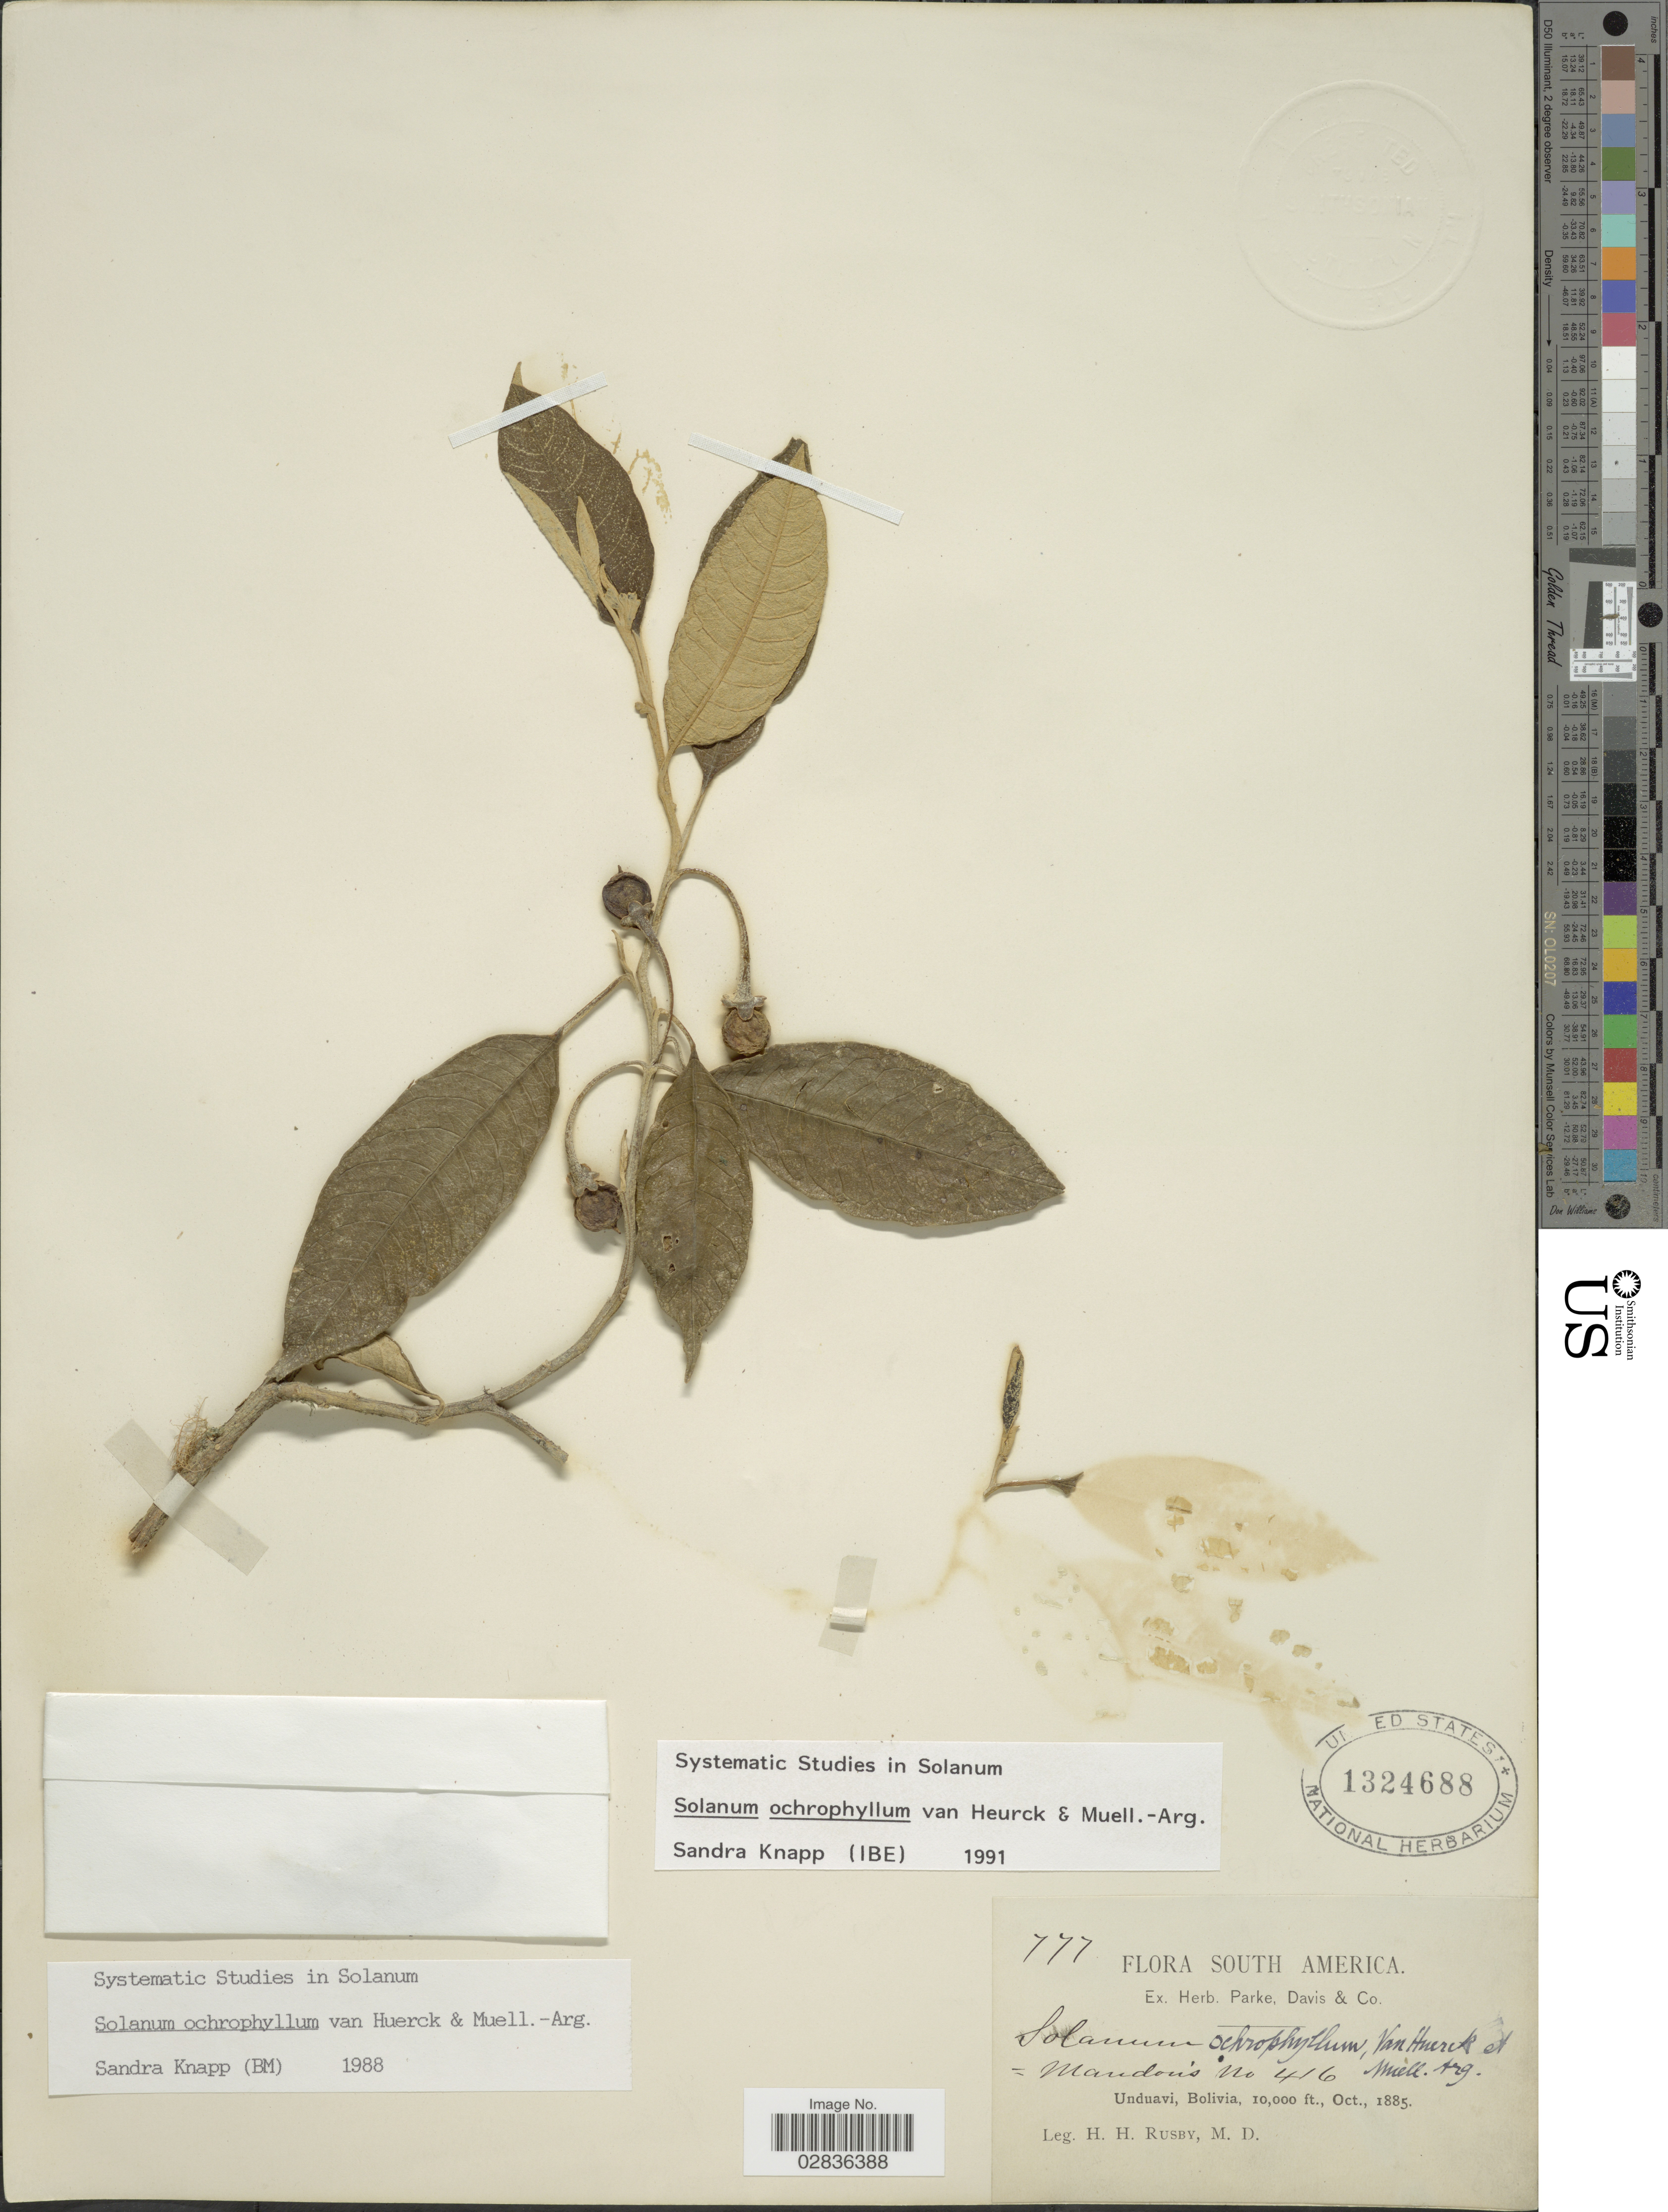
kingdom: Plantae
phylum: Tracheophyta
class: Magnoliopsida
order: Solanales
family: Solanaceae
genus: Solanum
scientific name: Solanum ochrophyllum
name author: Van Heurck & Müll. Arg.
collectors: H. H. Rusby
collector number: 777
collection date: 1885-10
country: Bolivia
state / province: La Paz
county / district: Nor Yungas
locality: Unduavi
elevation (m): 3048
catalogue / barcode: US 1324688